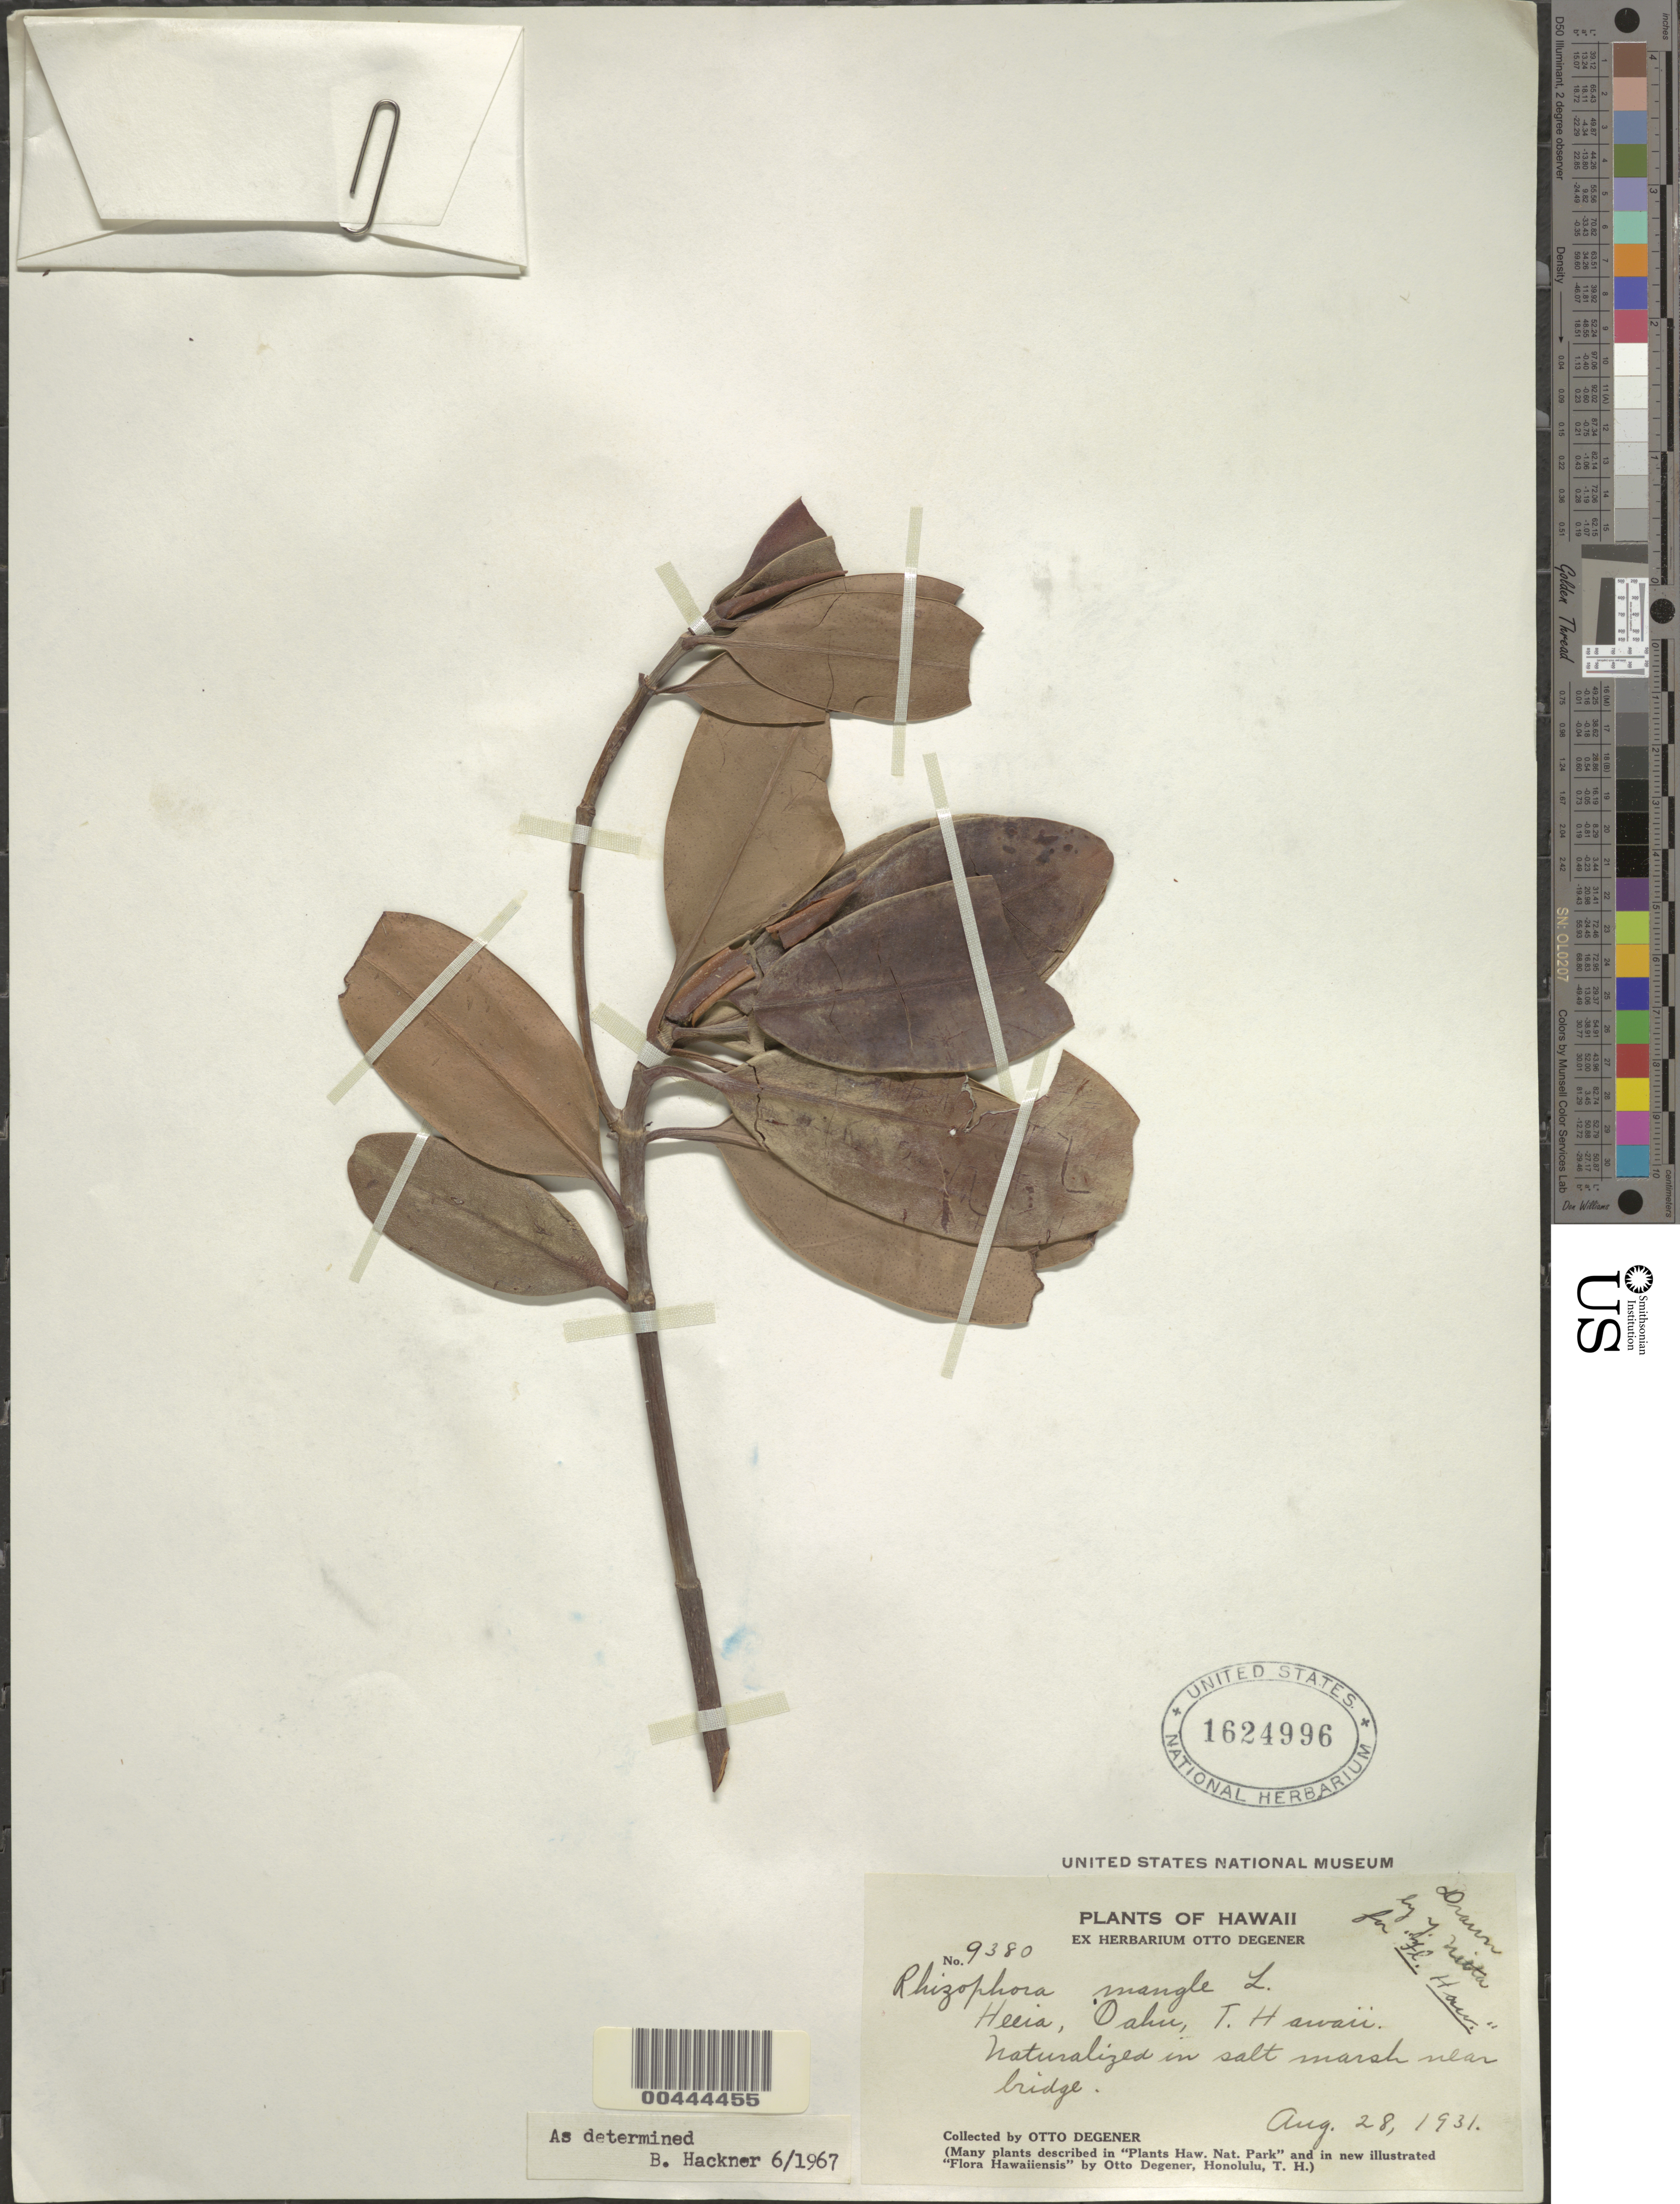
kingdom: Plantae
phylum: Tracheophyta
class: Magnoliopsida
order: Malpighiales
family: Rhizophoraceae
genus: Rhizophora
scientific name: Rhizophora mangle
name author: L.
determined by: Hackner, B.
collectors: O. Degener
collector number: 9380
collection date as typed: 28 Aug 1931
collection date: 1931-08-28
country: United States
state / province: Hawaii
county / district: Honolulu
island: Oahu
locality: Heeia, in salt marsh near bridge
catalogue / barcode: US 1624996